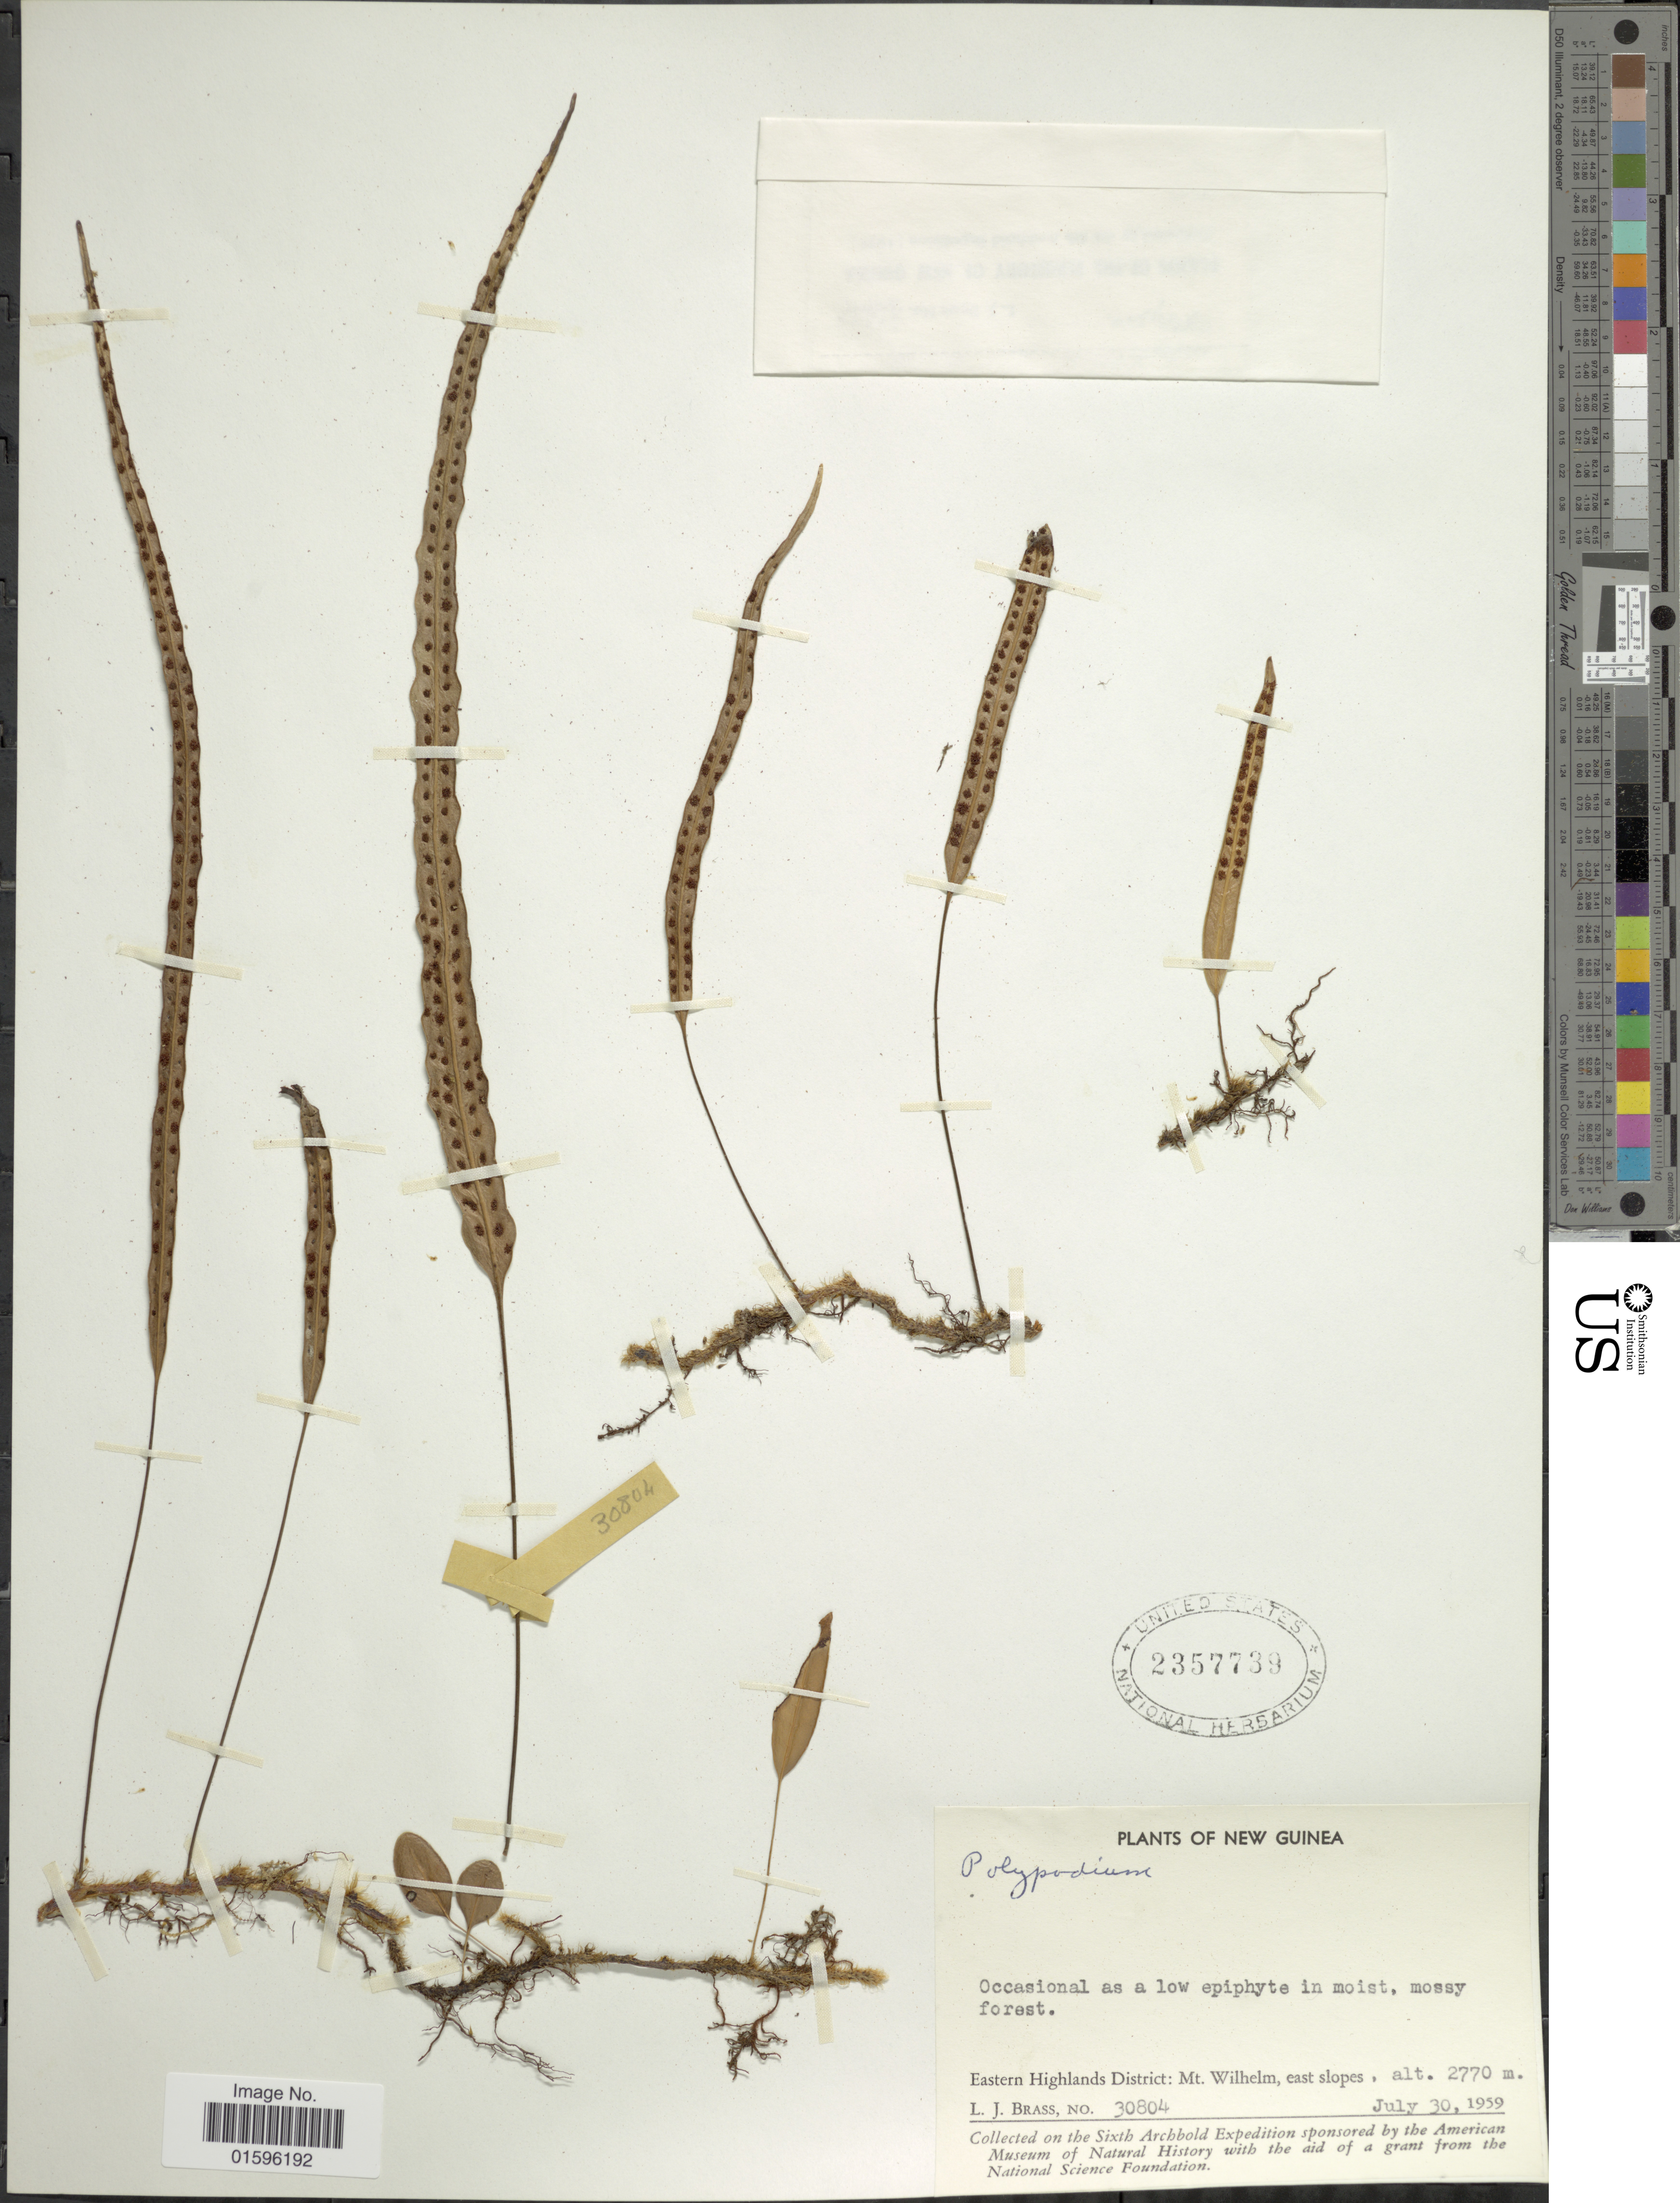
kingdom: Plantae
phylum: Tracheophyta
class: Polypodiopsida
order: Polypodiales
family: Polypodiaceae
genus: Polypodium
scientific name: Polypodium sp.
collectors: L. J. Brass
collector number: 30804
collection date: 1959-07-30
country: Papua New Guinea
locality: New Guinea, Eastern Highlands District: Mt. Wilhelm, east slopes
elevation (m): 2770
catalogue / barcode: US 2357739